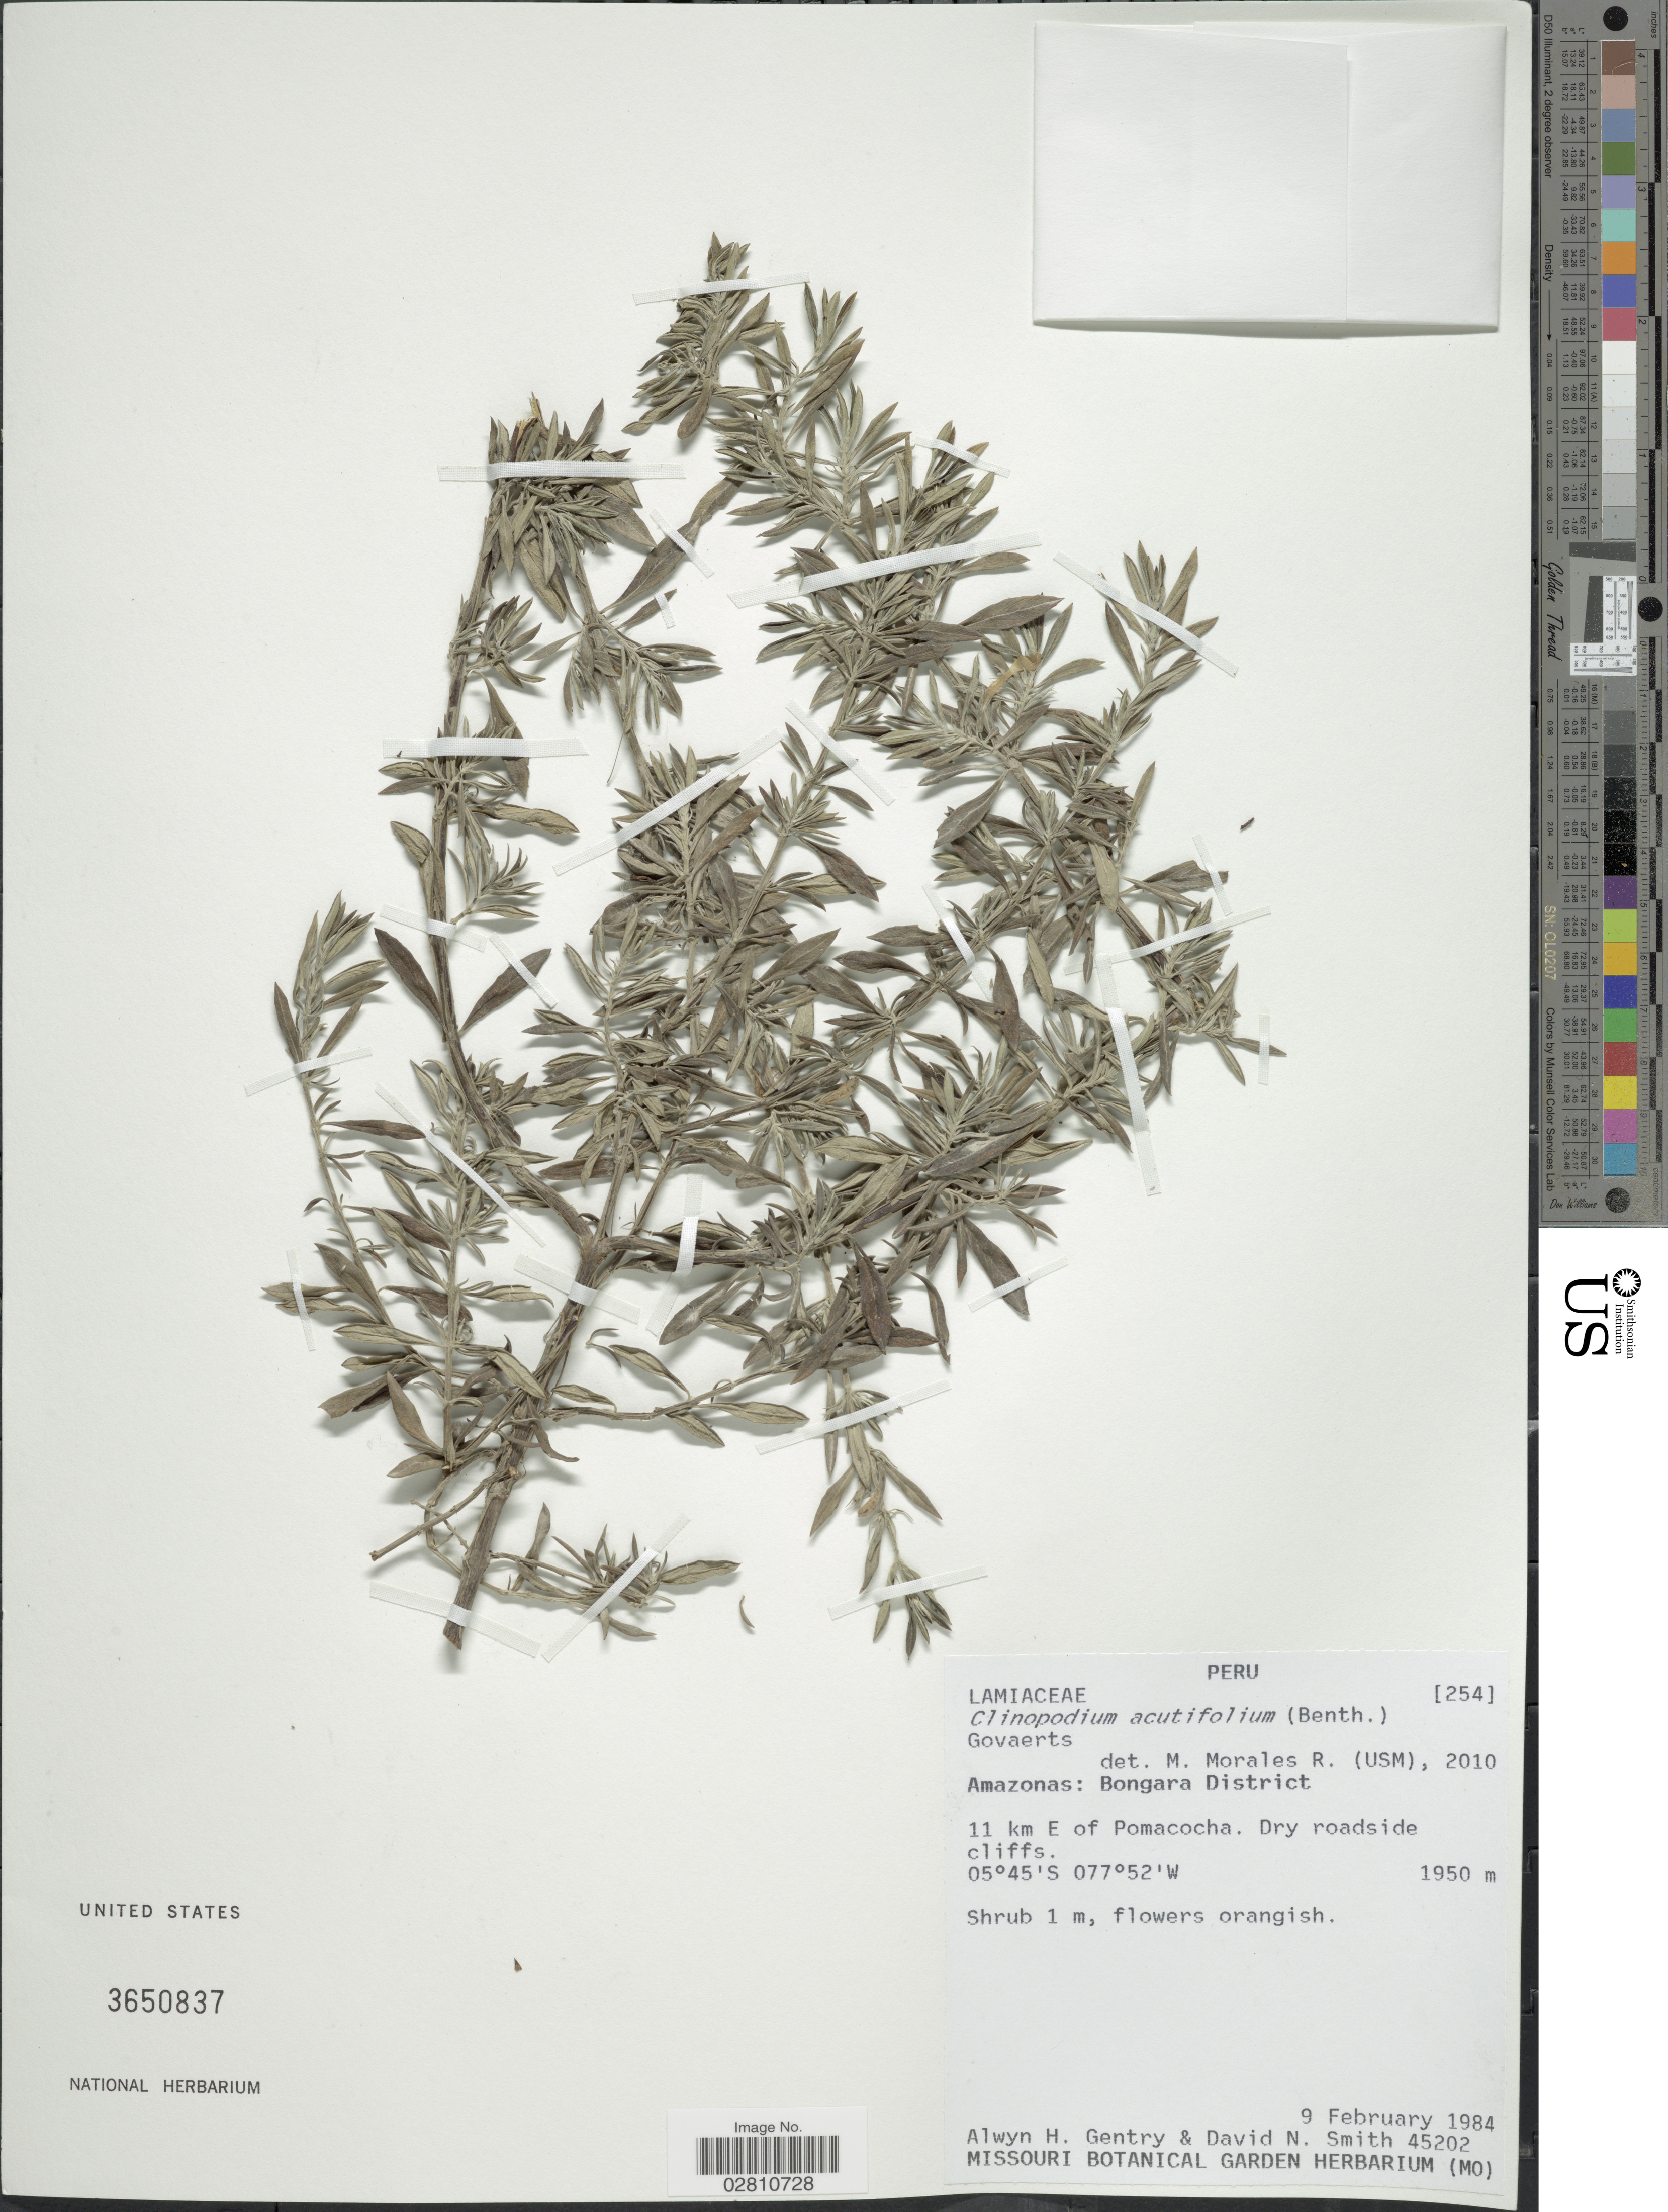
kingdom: Plantae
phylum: Tracheophyta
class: Magnoliopsida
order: Lamiales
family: Lamiaceae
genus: Clinopodium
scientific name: Clinopodium acutifolium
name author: (Benth.) Govaerts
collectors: A. H. Gentry & D. Smith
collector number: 45202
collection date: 1984-02-09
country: Peru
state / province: Amazonas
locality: Amazonas: Bongara District, 11 km E of Pomacocha.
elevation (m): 1950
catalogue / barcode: US 3650837